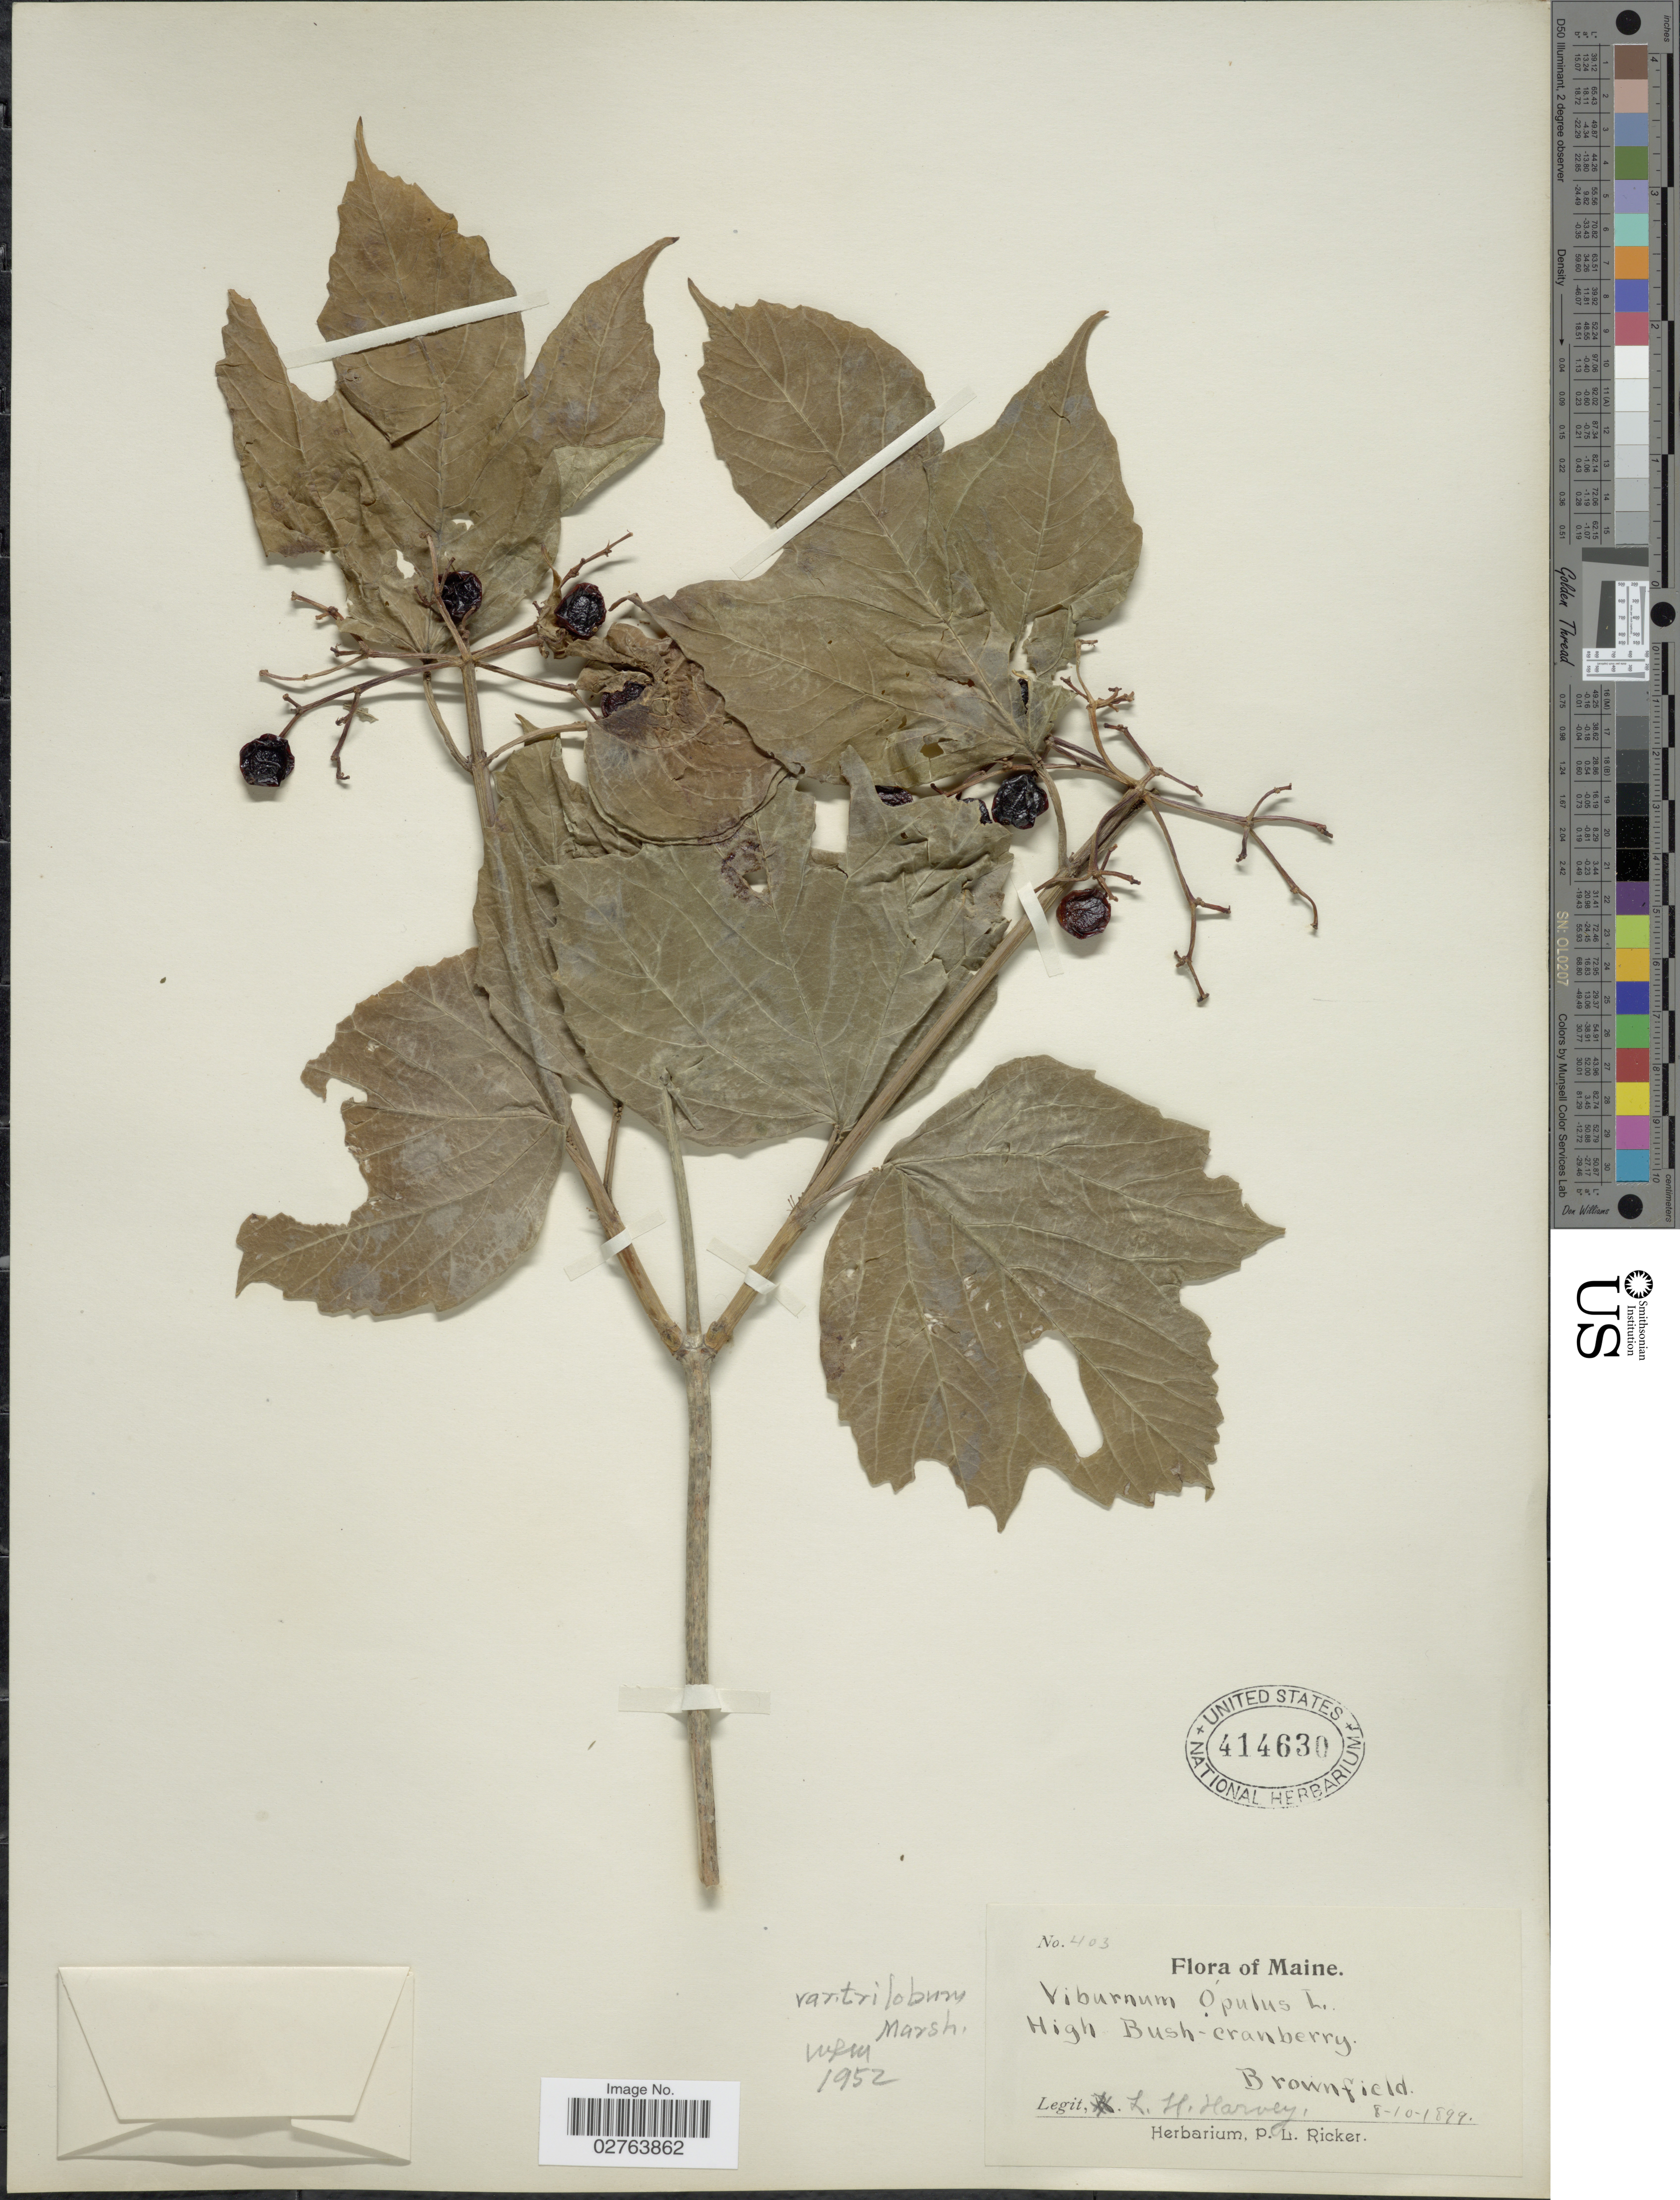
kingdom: Plantae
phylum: Tracheophyta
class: Magnoliopsida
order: Dipsacales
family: Viburnaceae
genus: Viburnum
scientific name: Viburnum opulus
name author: L.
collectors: L. H. Harvey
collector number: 403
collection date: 1899-08-10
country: United States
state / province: Maine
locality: Brownfield.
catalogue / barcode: US 414630